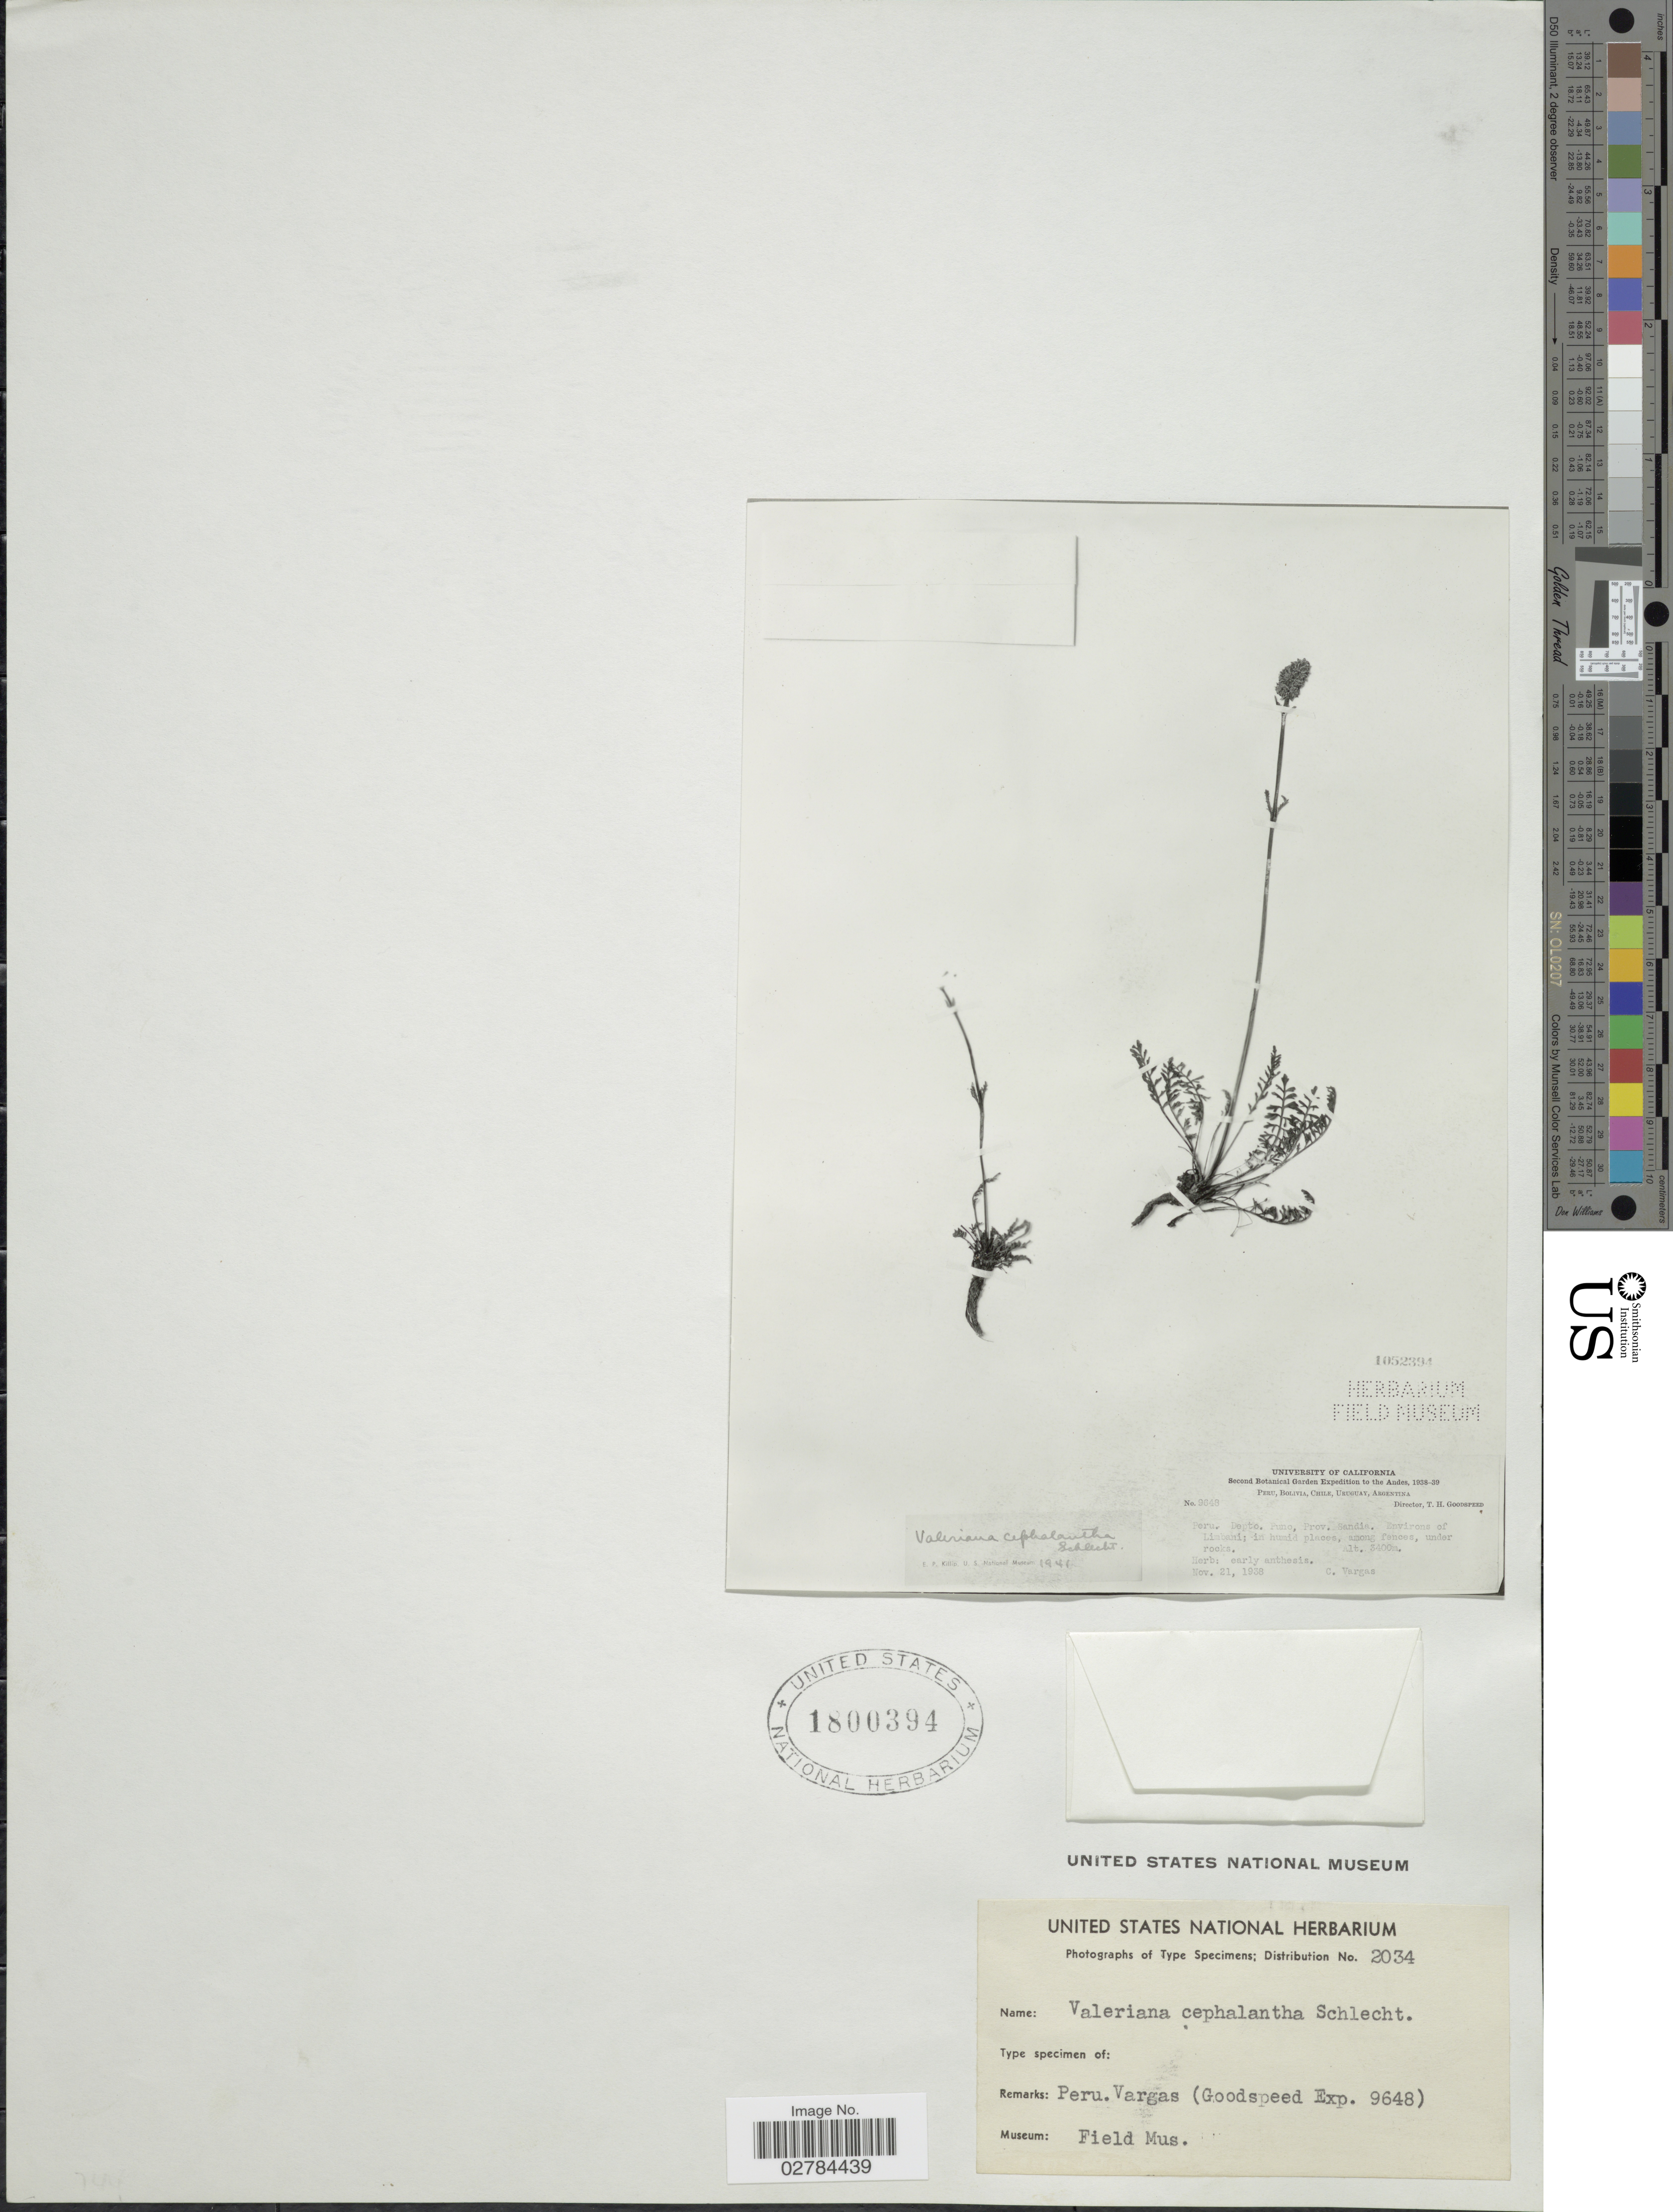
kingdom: Plantae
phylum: Tracheophyta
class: Magnoliopsida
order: Dipsacales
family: Caprifoliaceae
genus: Valeriana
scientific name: Valeriana cephalantha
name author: Schltdl.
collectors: C. Vargas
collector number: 9648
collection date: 1938-11-21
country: Peru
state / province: Puno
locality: The Andes. Depto. Puno, Prov. Sandia. Environs of Limbani.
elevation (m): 3400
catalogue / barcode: US 1800394